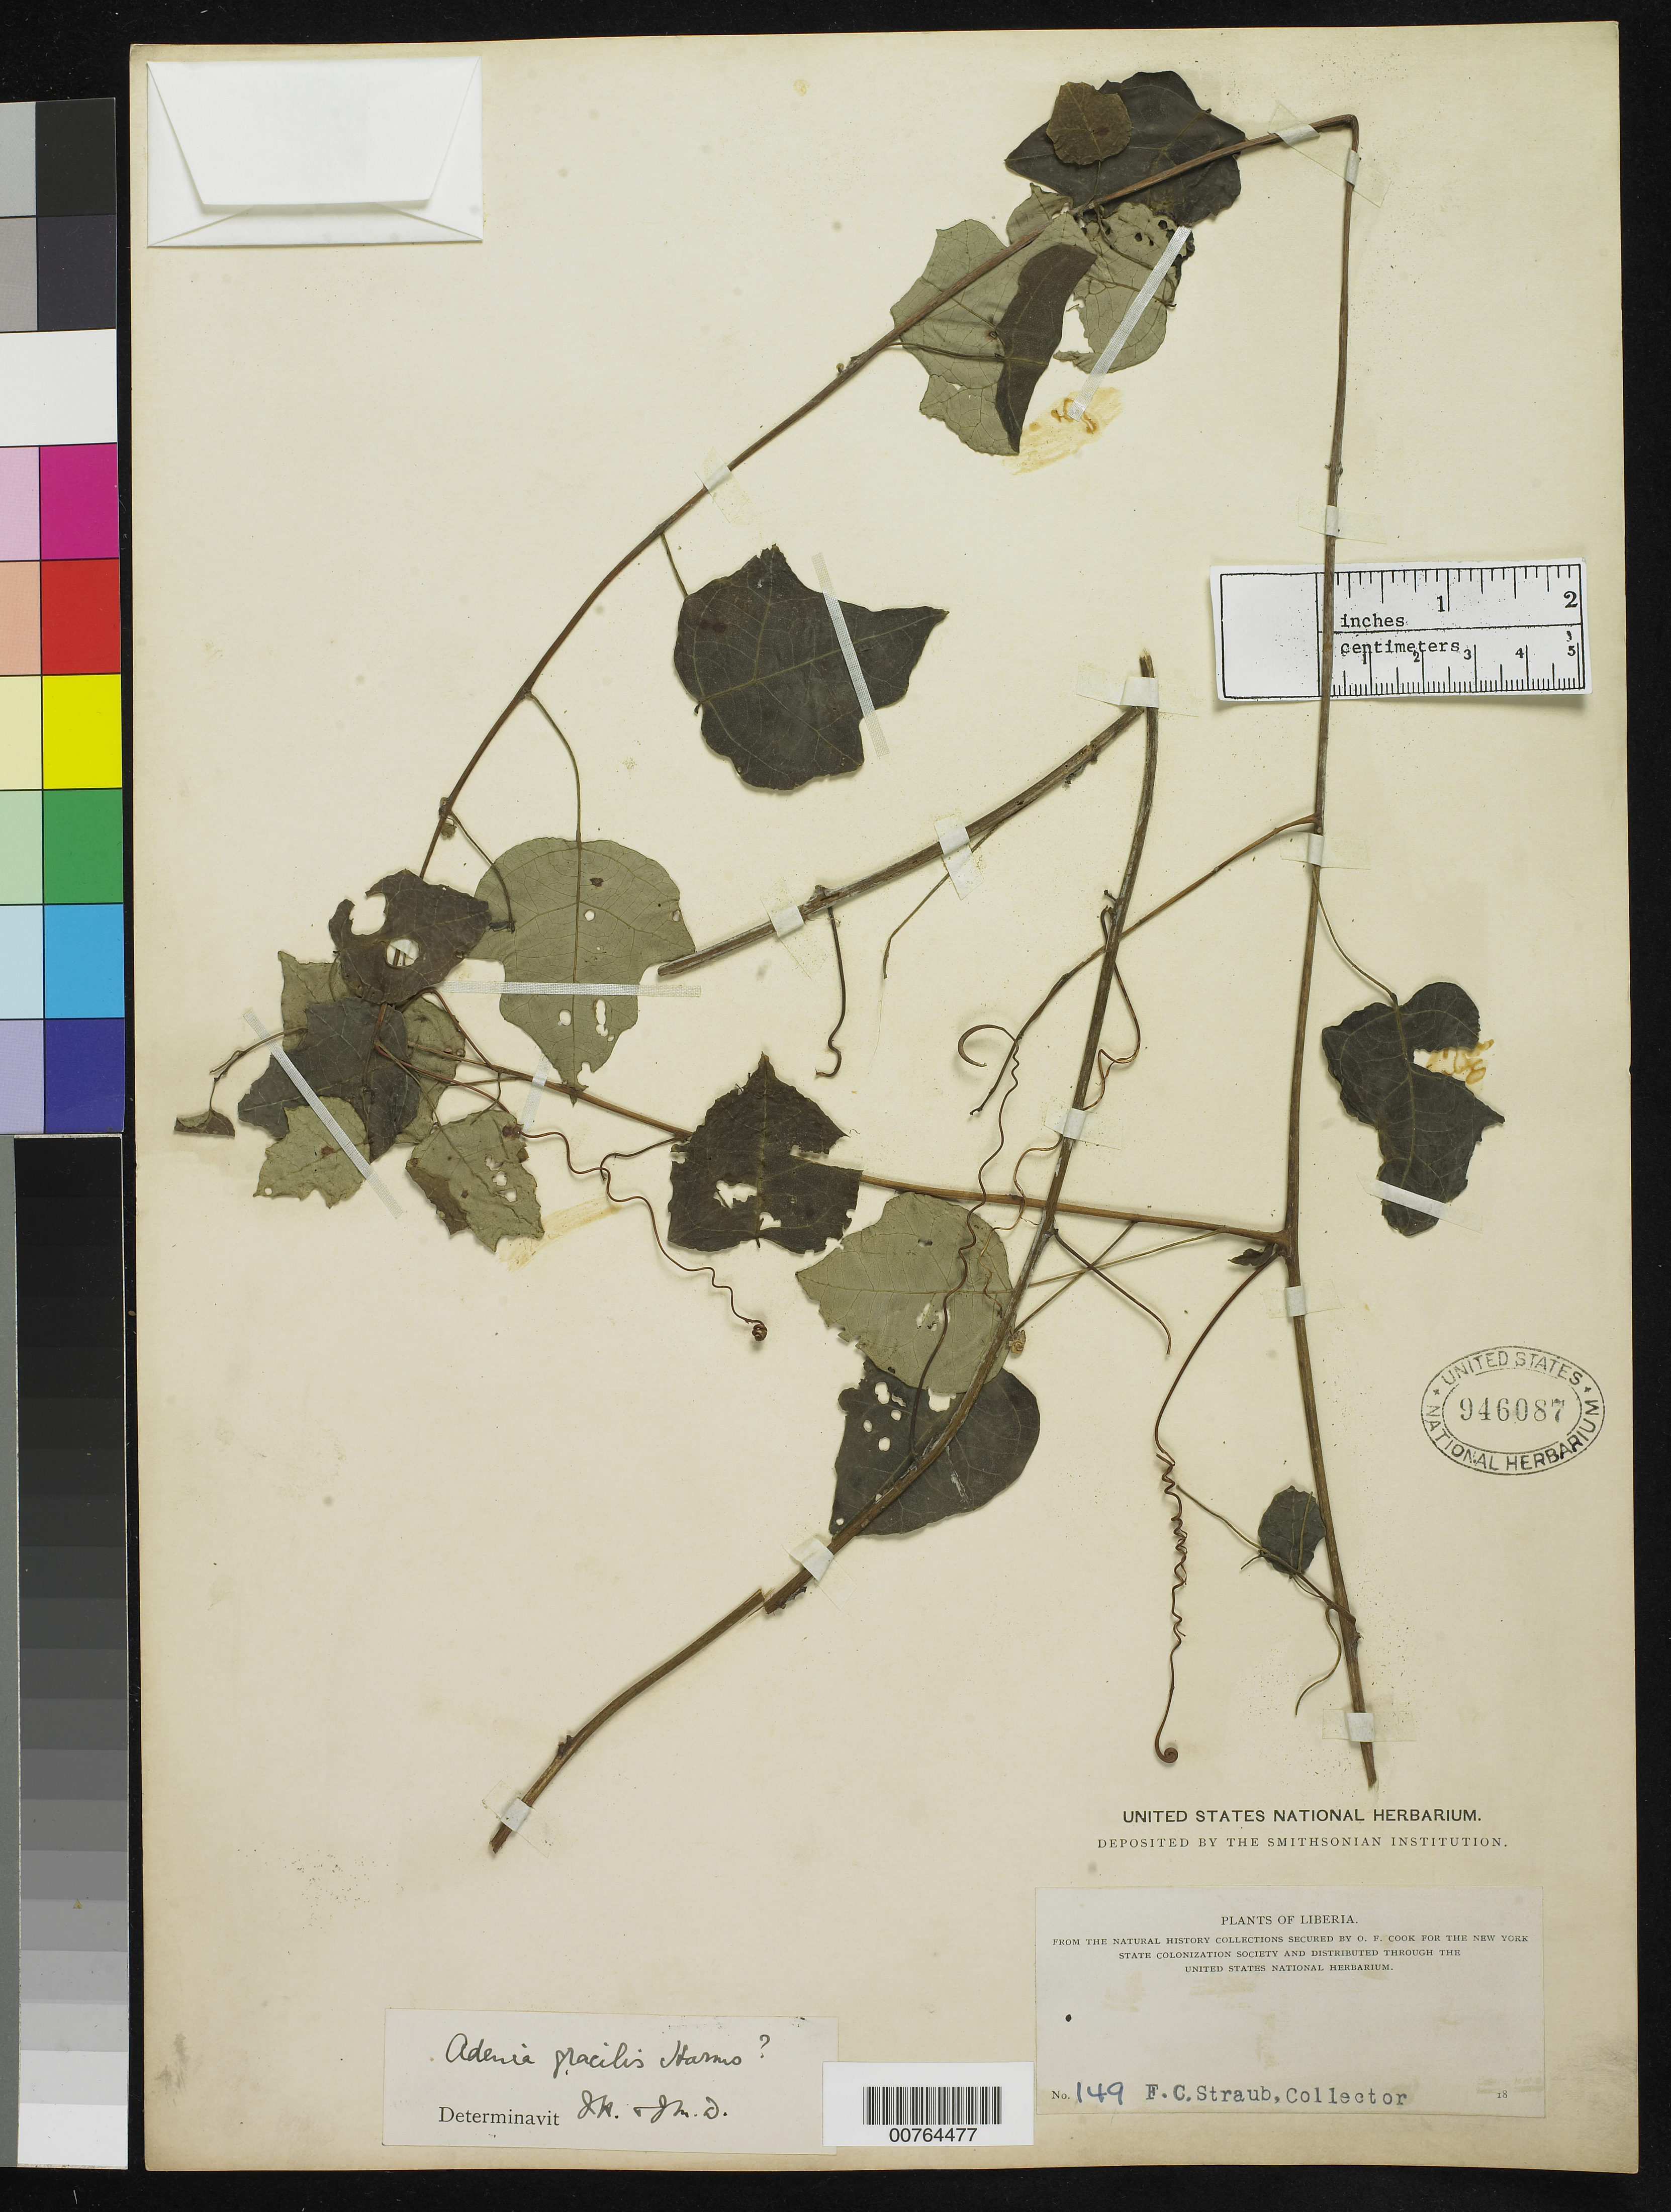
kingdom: Plantae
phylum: Tracheophyta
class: Magnoliopsida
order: Malpighiales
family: Passifloraceae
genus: Adenia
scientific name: Adenia gracilis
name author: (Harv.) Harms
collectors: F. Straub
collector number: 149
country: Liberia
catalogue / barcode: US 946087